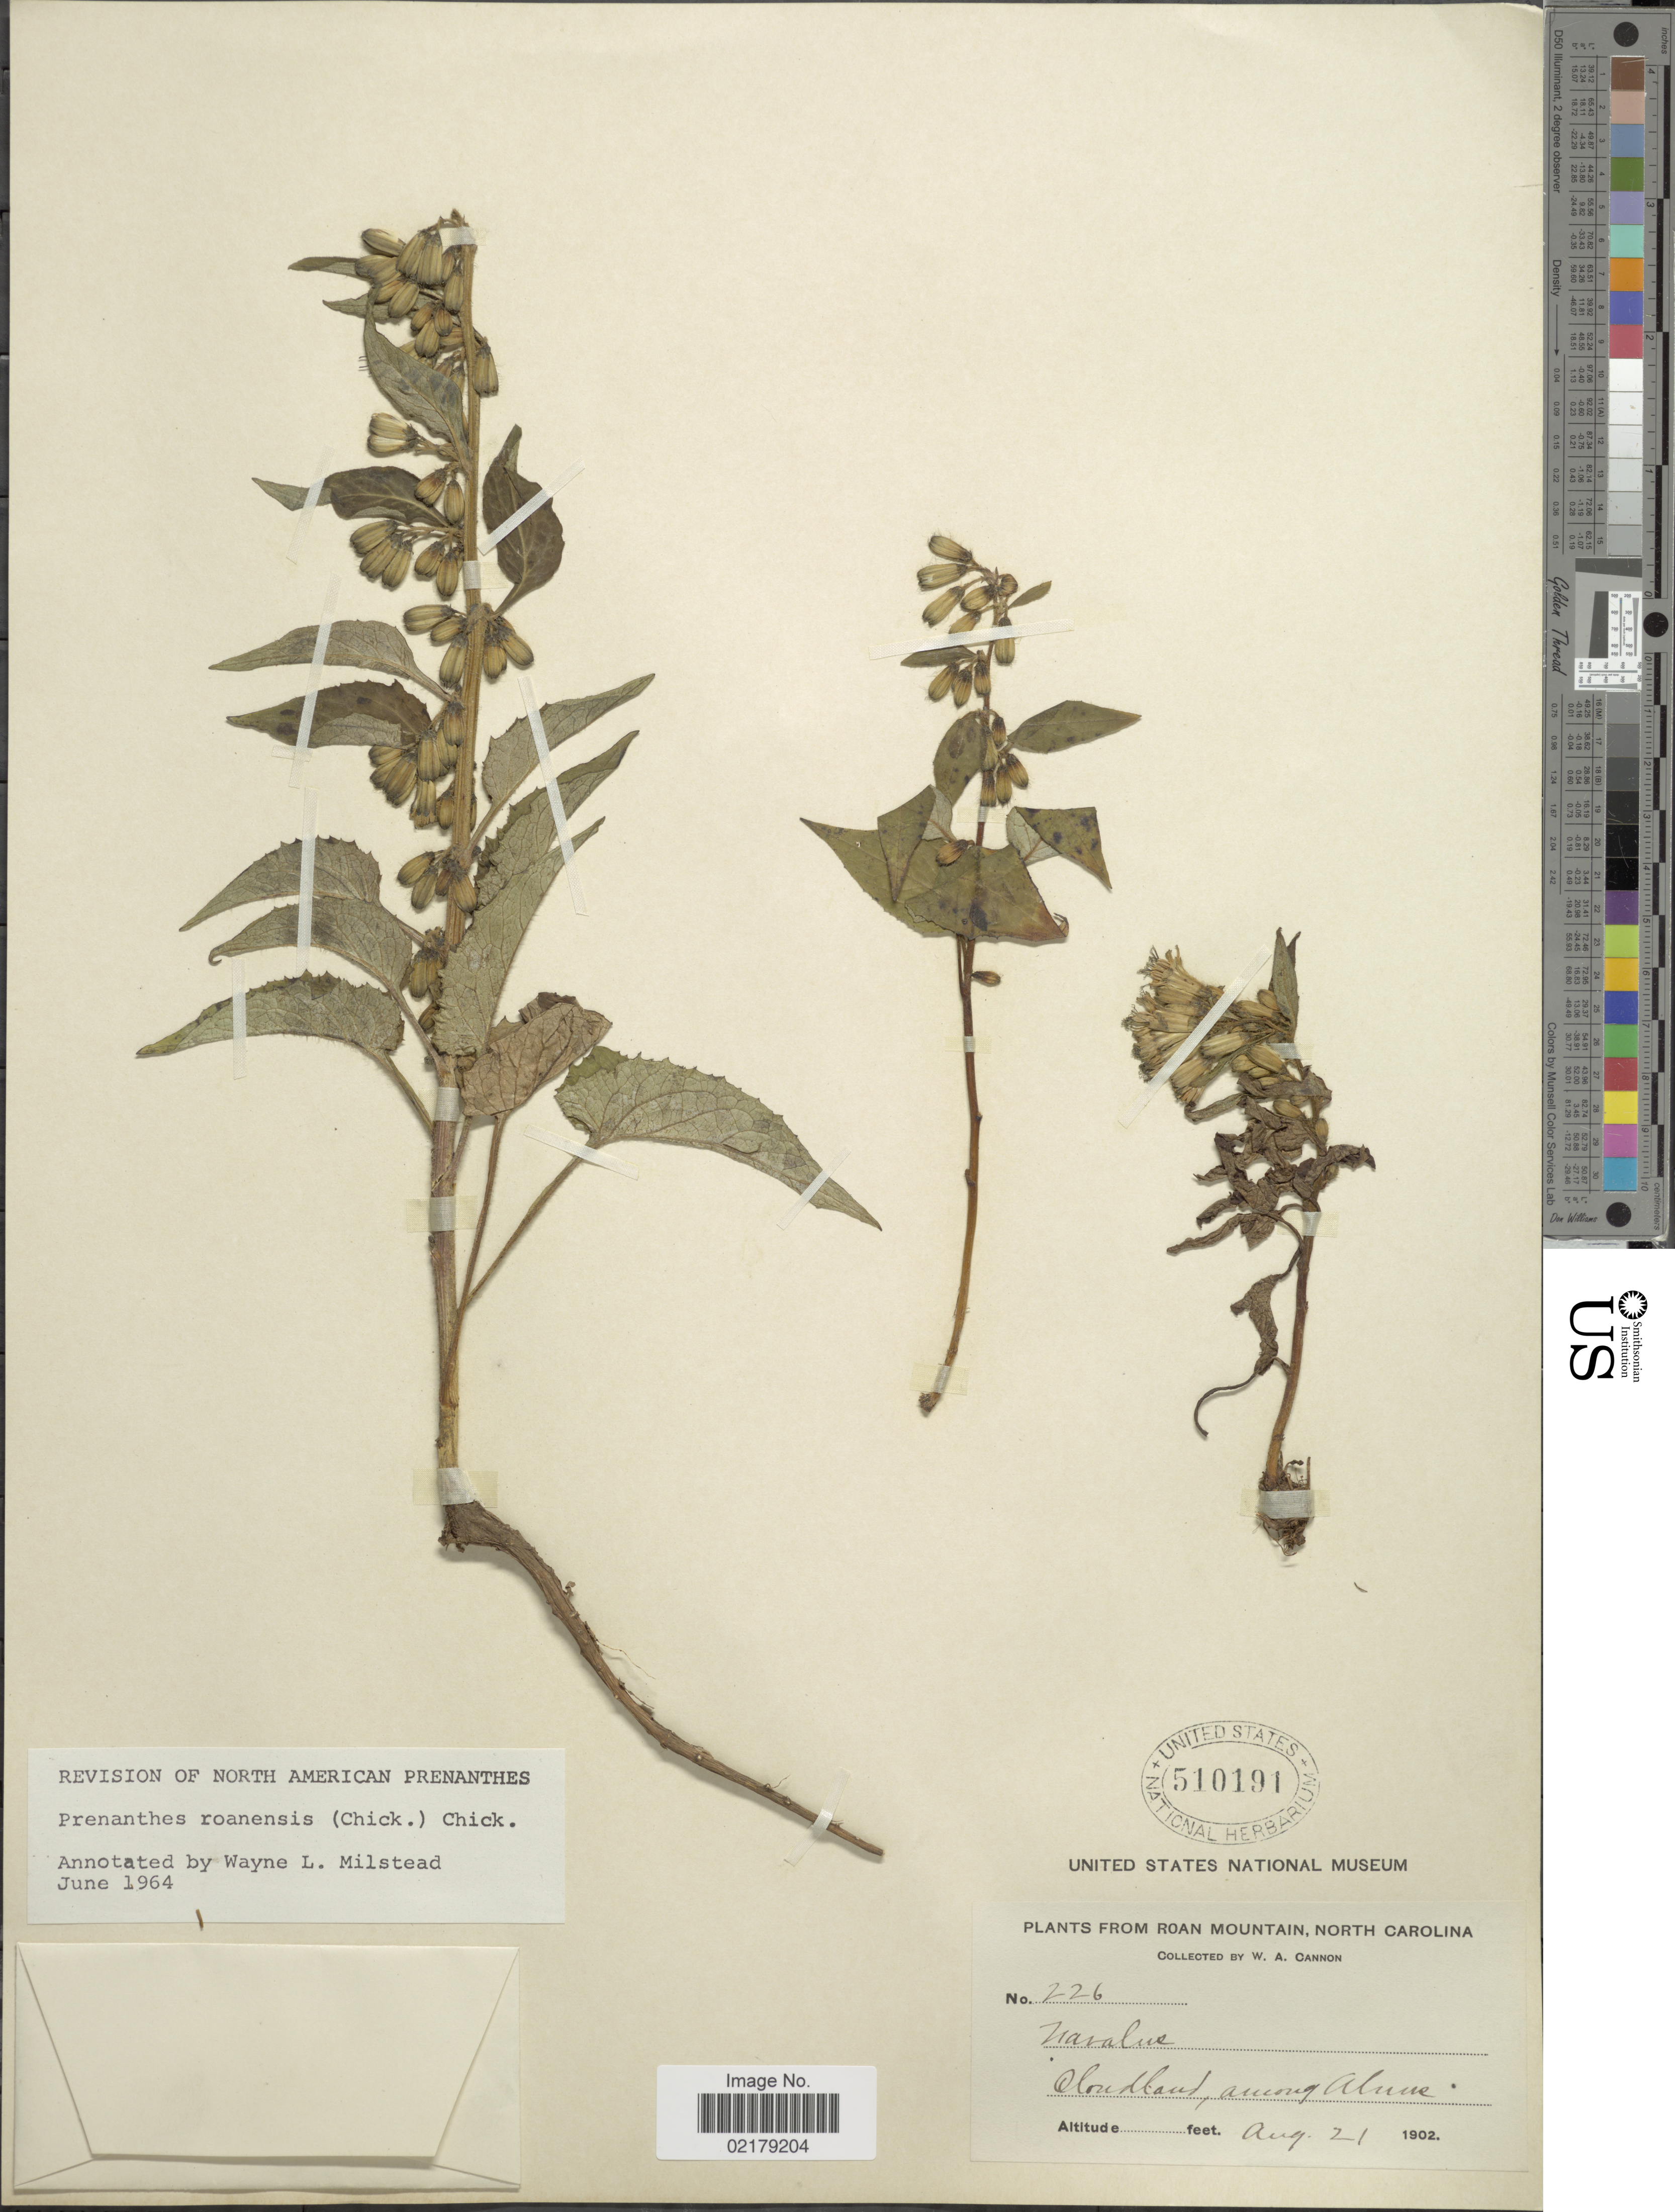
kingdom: Plantae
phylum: Tracheophyta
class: Magnoliopsida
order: Asterales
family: Asteraceae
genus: Nabalus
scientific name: Nabalus roanensis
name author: Chickering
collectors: W. Cannon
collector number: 226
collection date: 1902-08-21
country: United States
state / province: North Carolina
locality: Roan Mountain, Cloudland, among alders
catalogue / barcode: US 510191